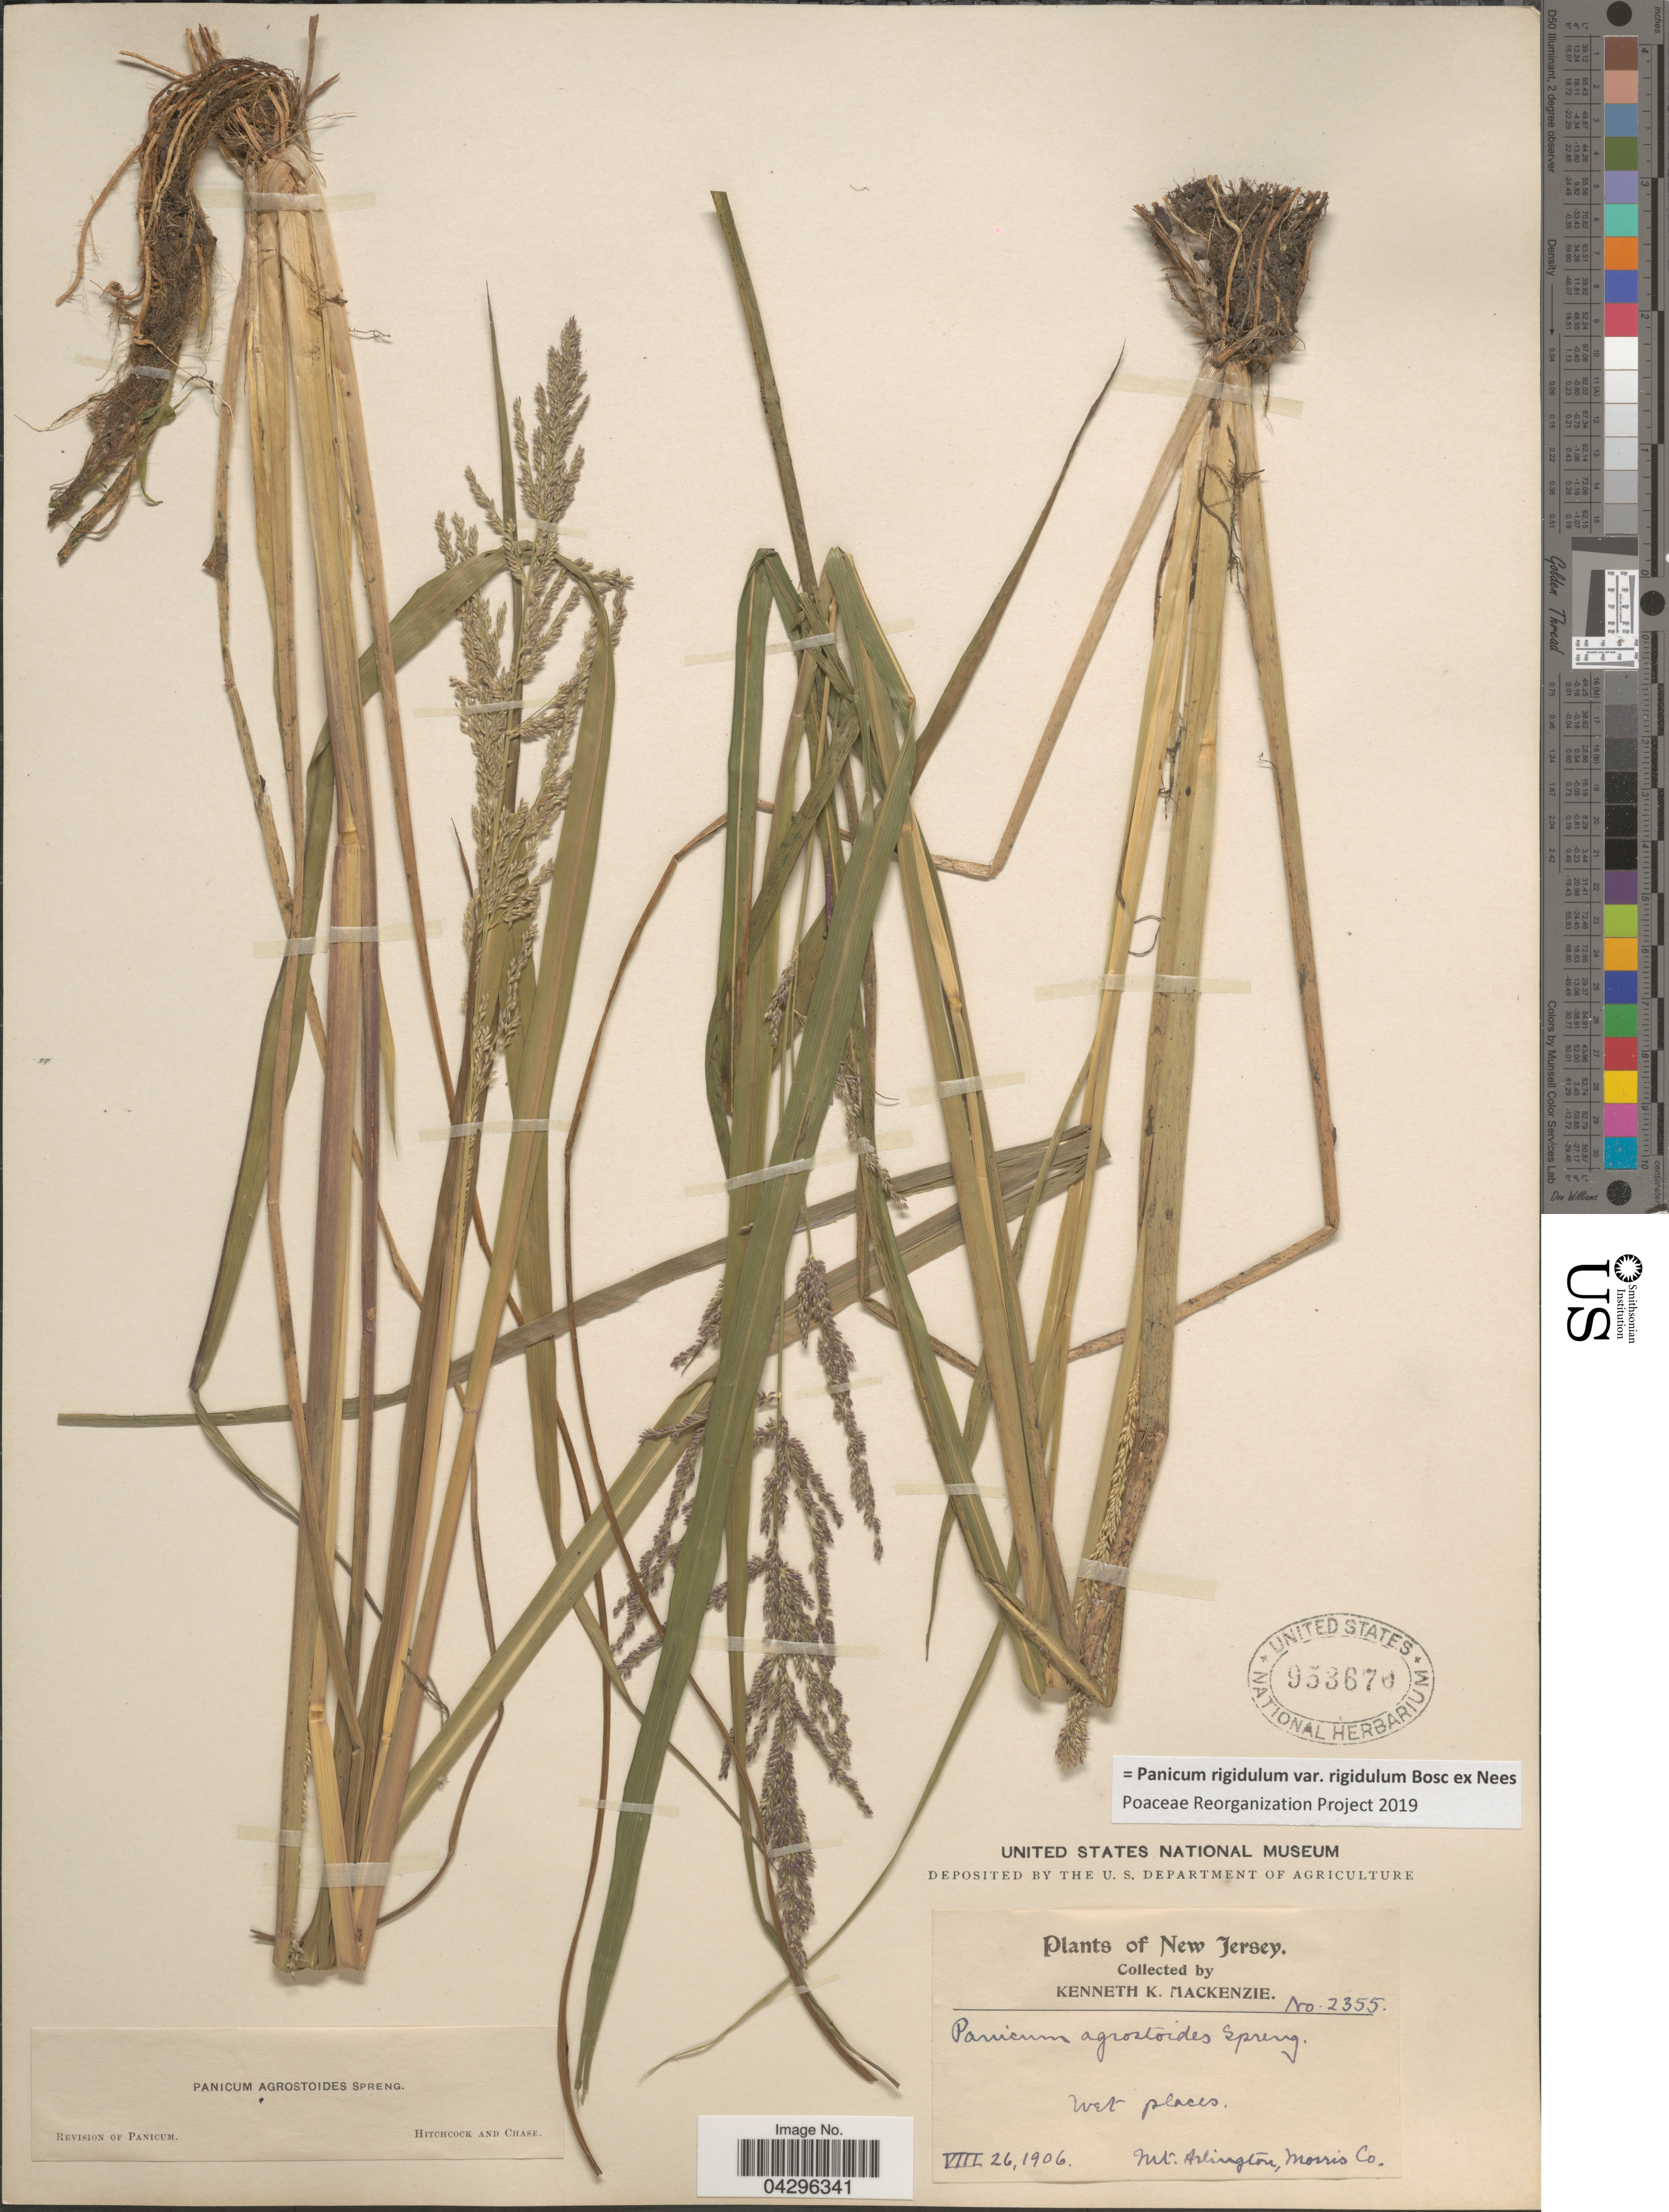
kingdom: Plantae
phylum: Tracheophyta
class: Liliopsida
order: Poales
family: Poaceae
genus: Panicum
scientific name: Panicum rigidulum var. rigidulum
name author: Bosc ex Nees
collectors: K. K. Mackenzie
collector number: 2355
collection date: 1906-08-26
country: United States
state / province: New Jersey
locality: Mt. Arlington, Morris Co.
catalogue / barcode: US 953670